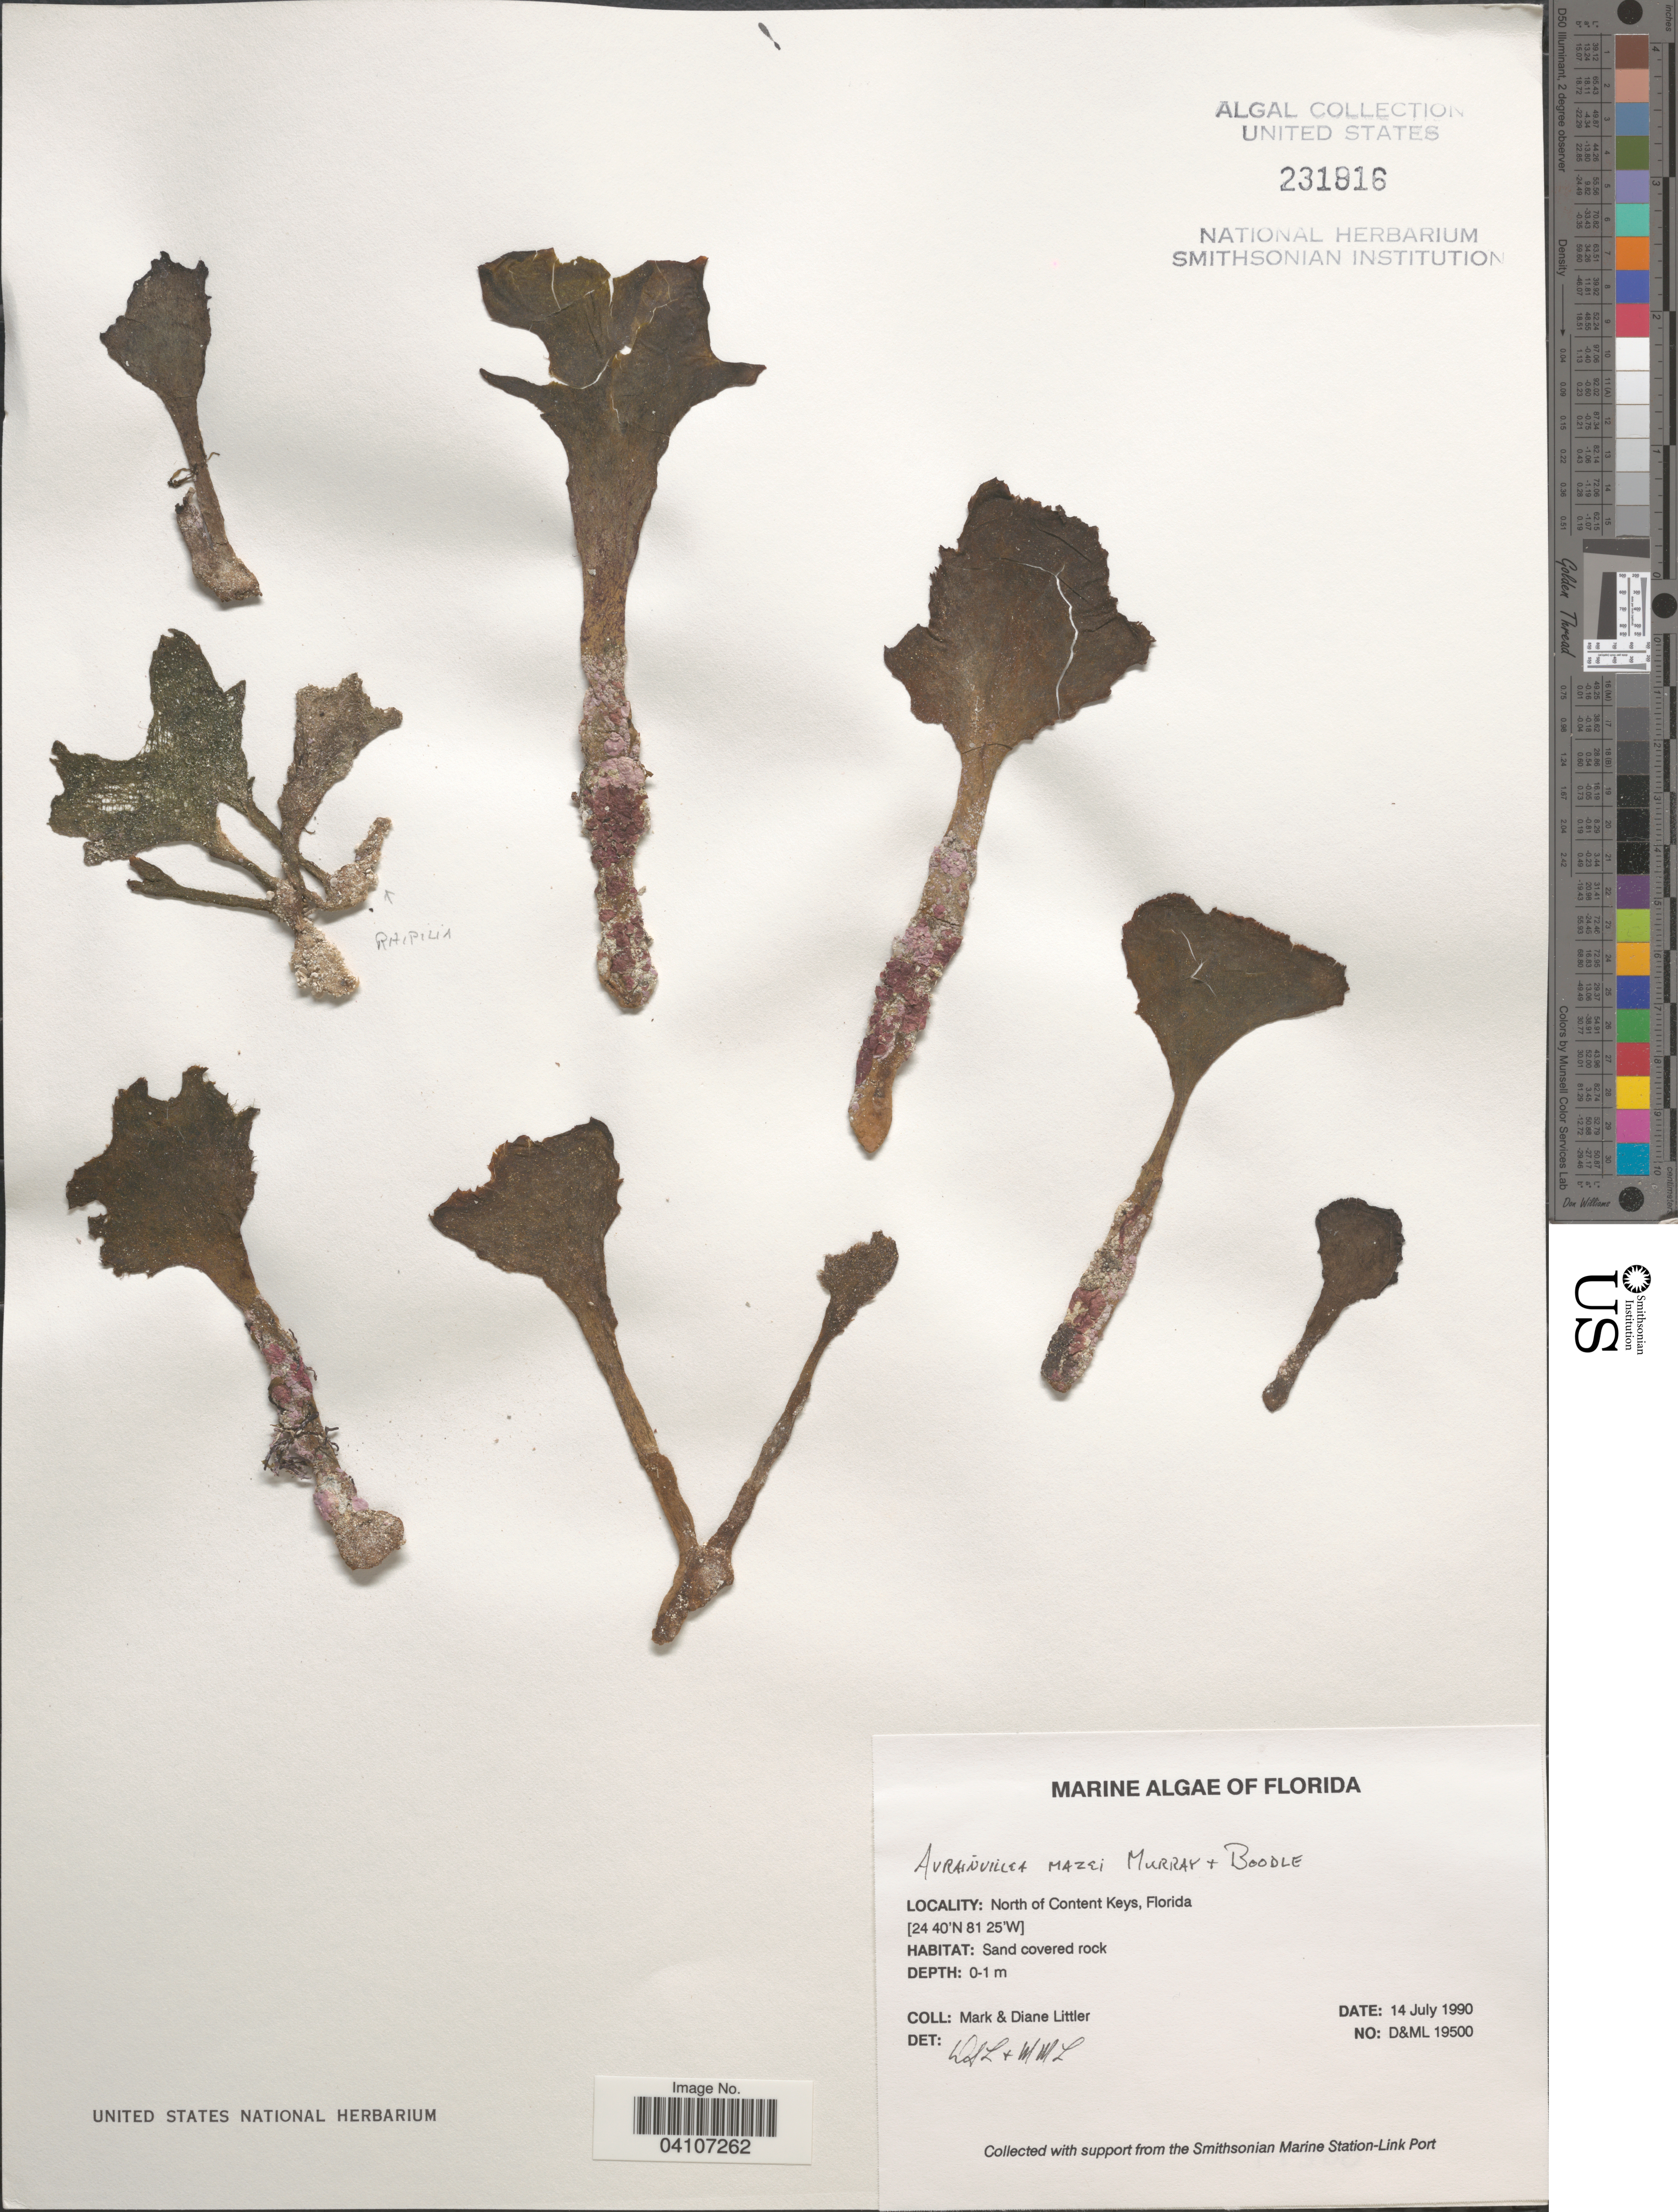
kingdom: Plantae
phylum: Chlorophyta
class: Ulvophyceae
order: Bryopsidales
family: Dichotomosiphonaceae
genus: Avrainvillea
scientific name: Avrainvillea mazei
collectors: M. M. Littler & D. S. Littler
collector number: D&ML19500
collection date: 1990-07-14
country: United States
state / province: Florida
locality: North of Content Keys.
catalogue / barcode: US 231916